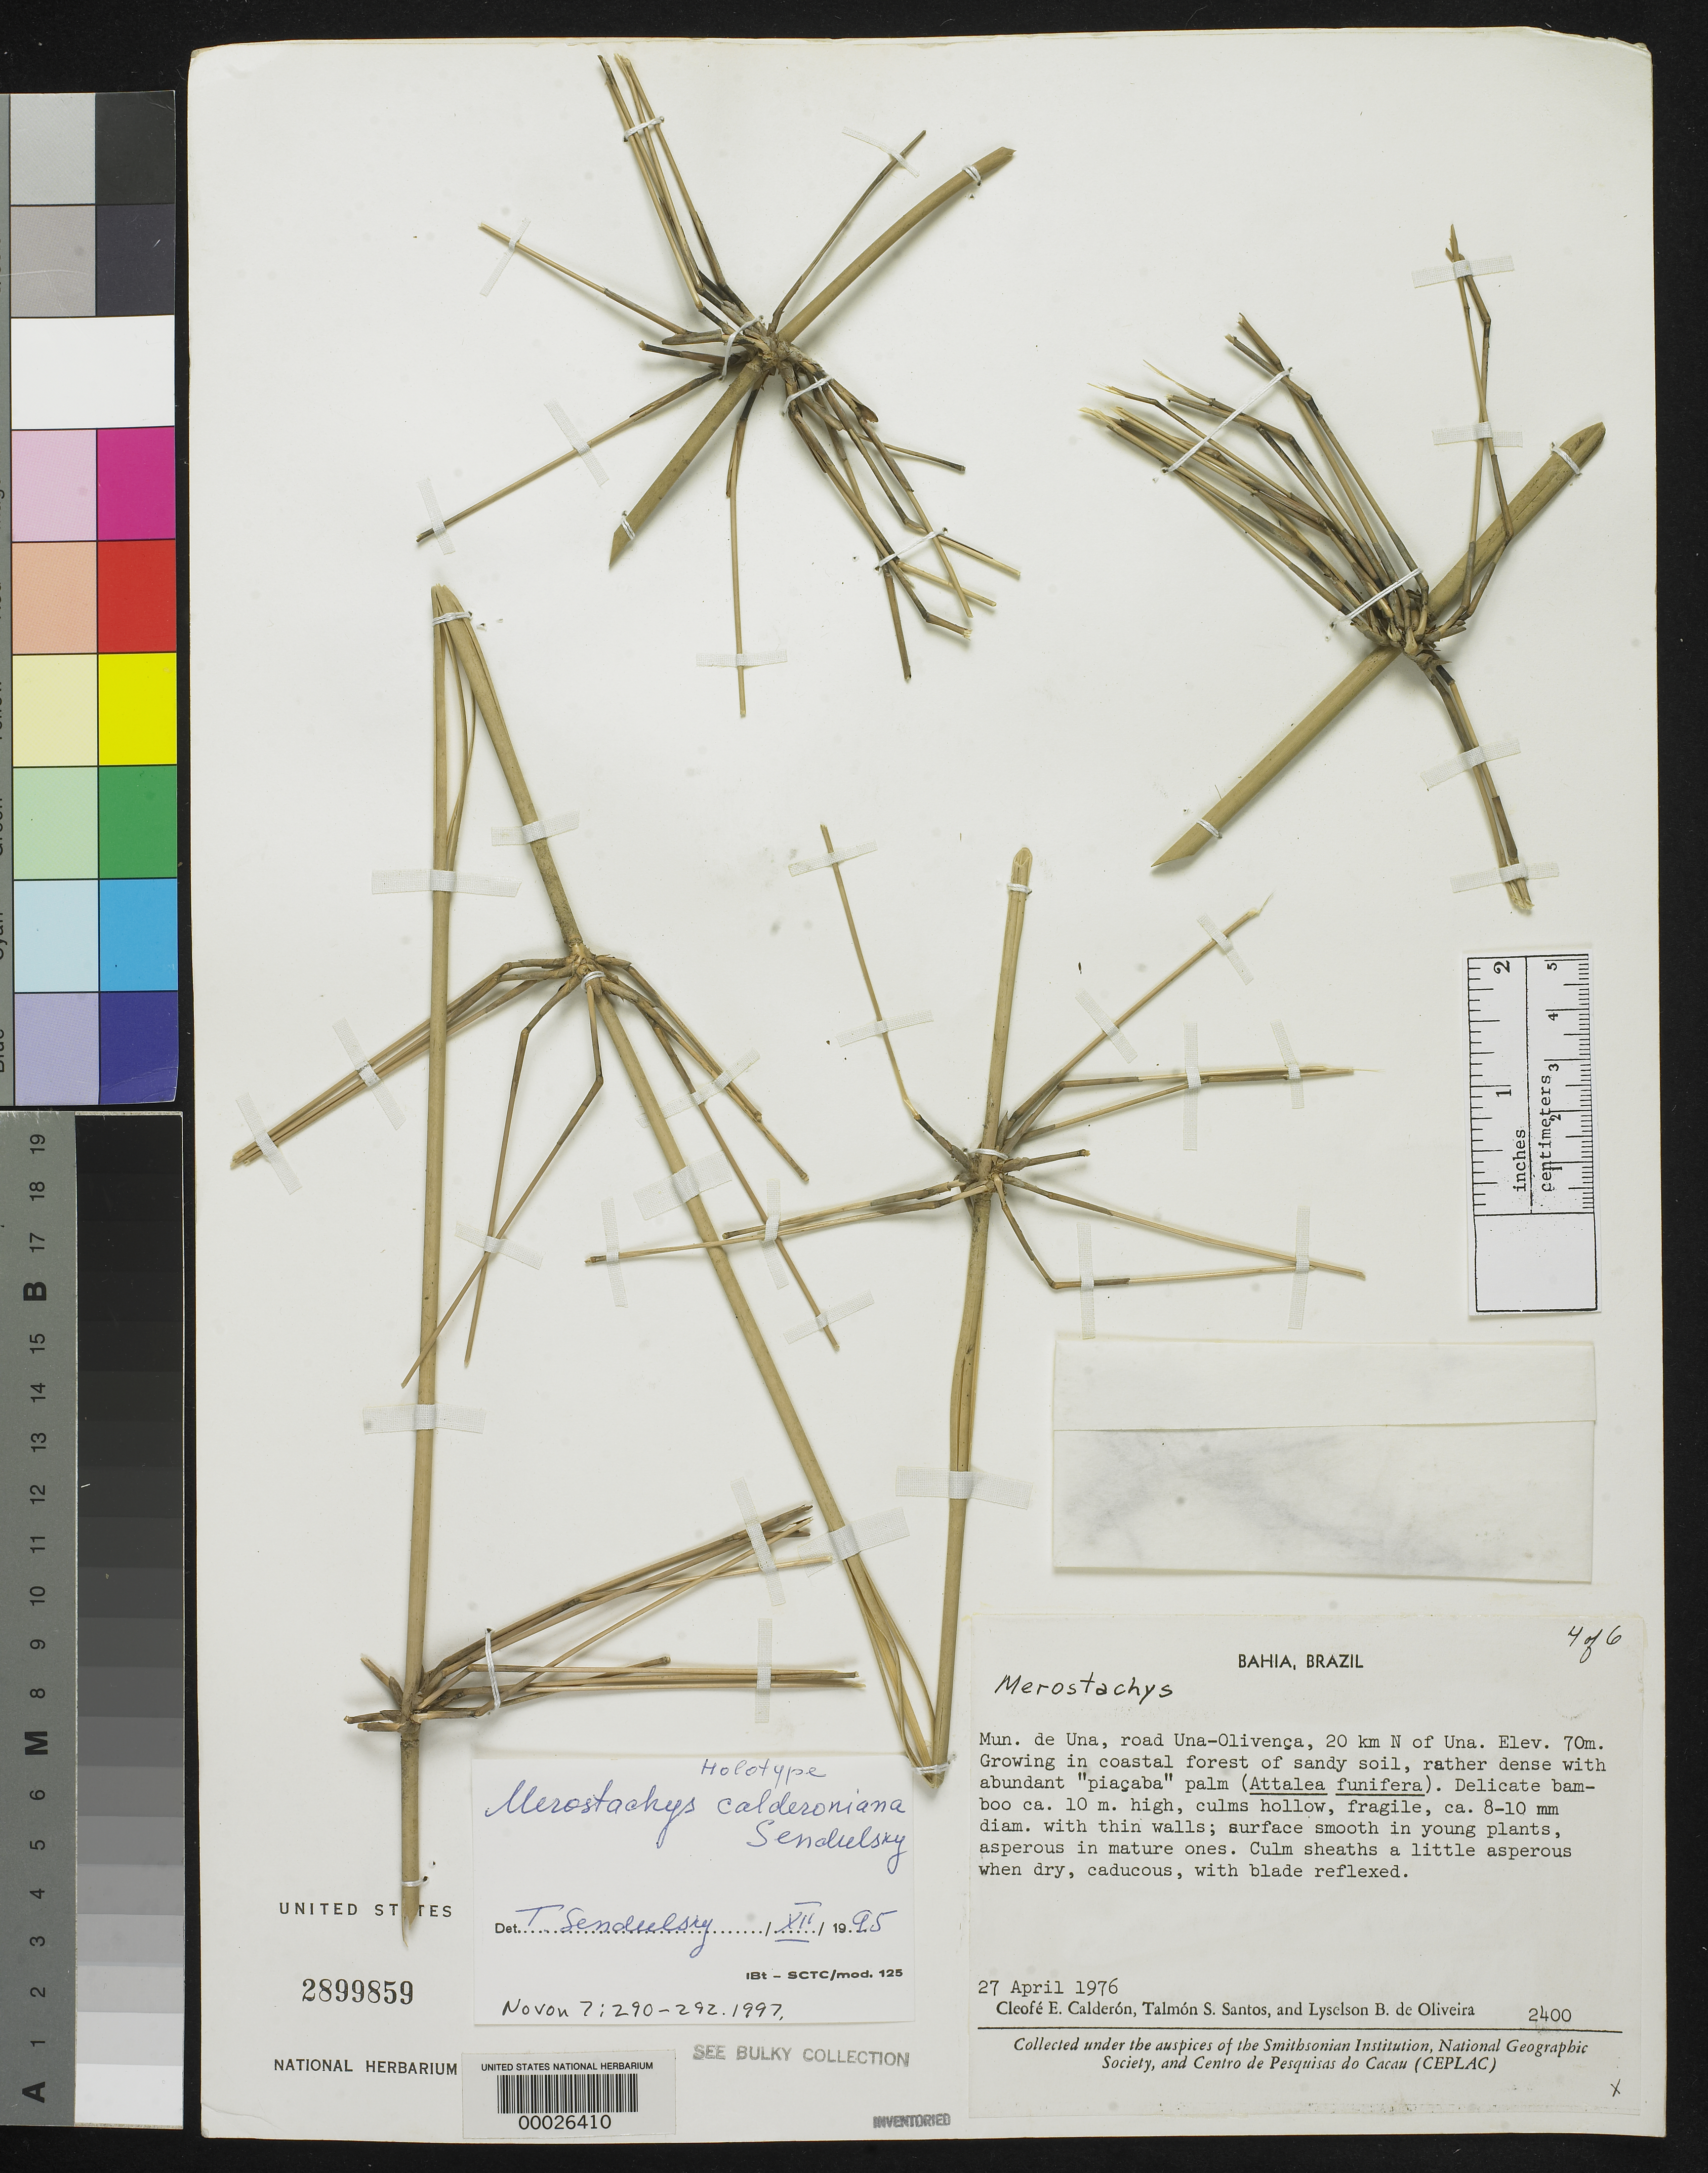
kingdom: Plantae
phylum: Tracheophyta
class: Liliopsida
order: Poales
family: Poaceae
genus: Merostachys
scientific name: Merostachys calderoniana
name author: Send.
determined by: Sendulsky, T.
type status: Holotype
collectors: C. E. Calderón, T. S. Santos & L. B. de Oliveira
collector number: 2400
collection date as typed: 27 Apr 1976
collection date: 1976-04-27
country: Brazil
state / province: Bahia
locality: Mun. de Una, road Una-Olivença, 20 km N of Una.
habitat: Growing in coastal forest of sandy soil.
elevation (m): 70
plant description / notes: Additional material in bulky collection.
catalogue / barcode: US 2899859